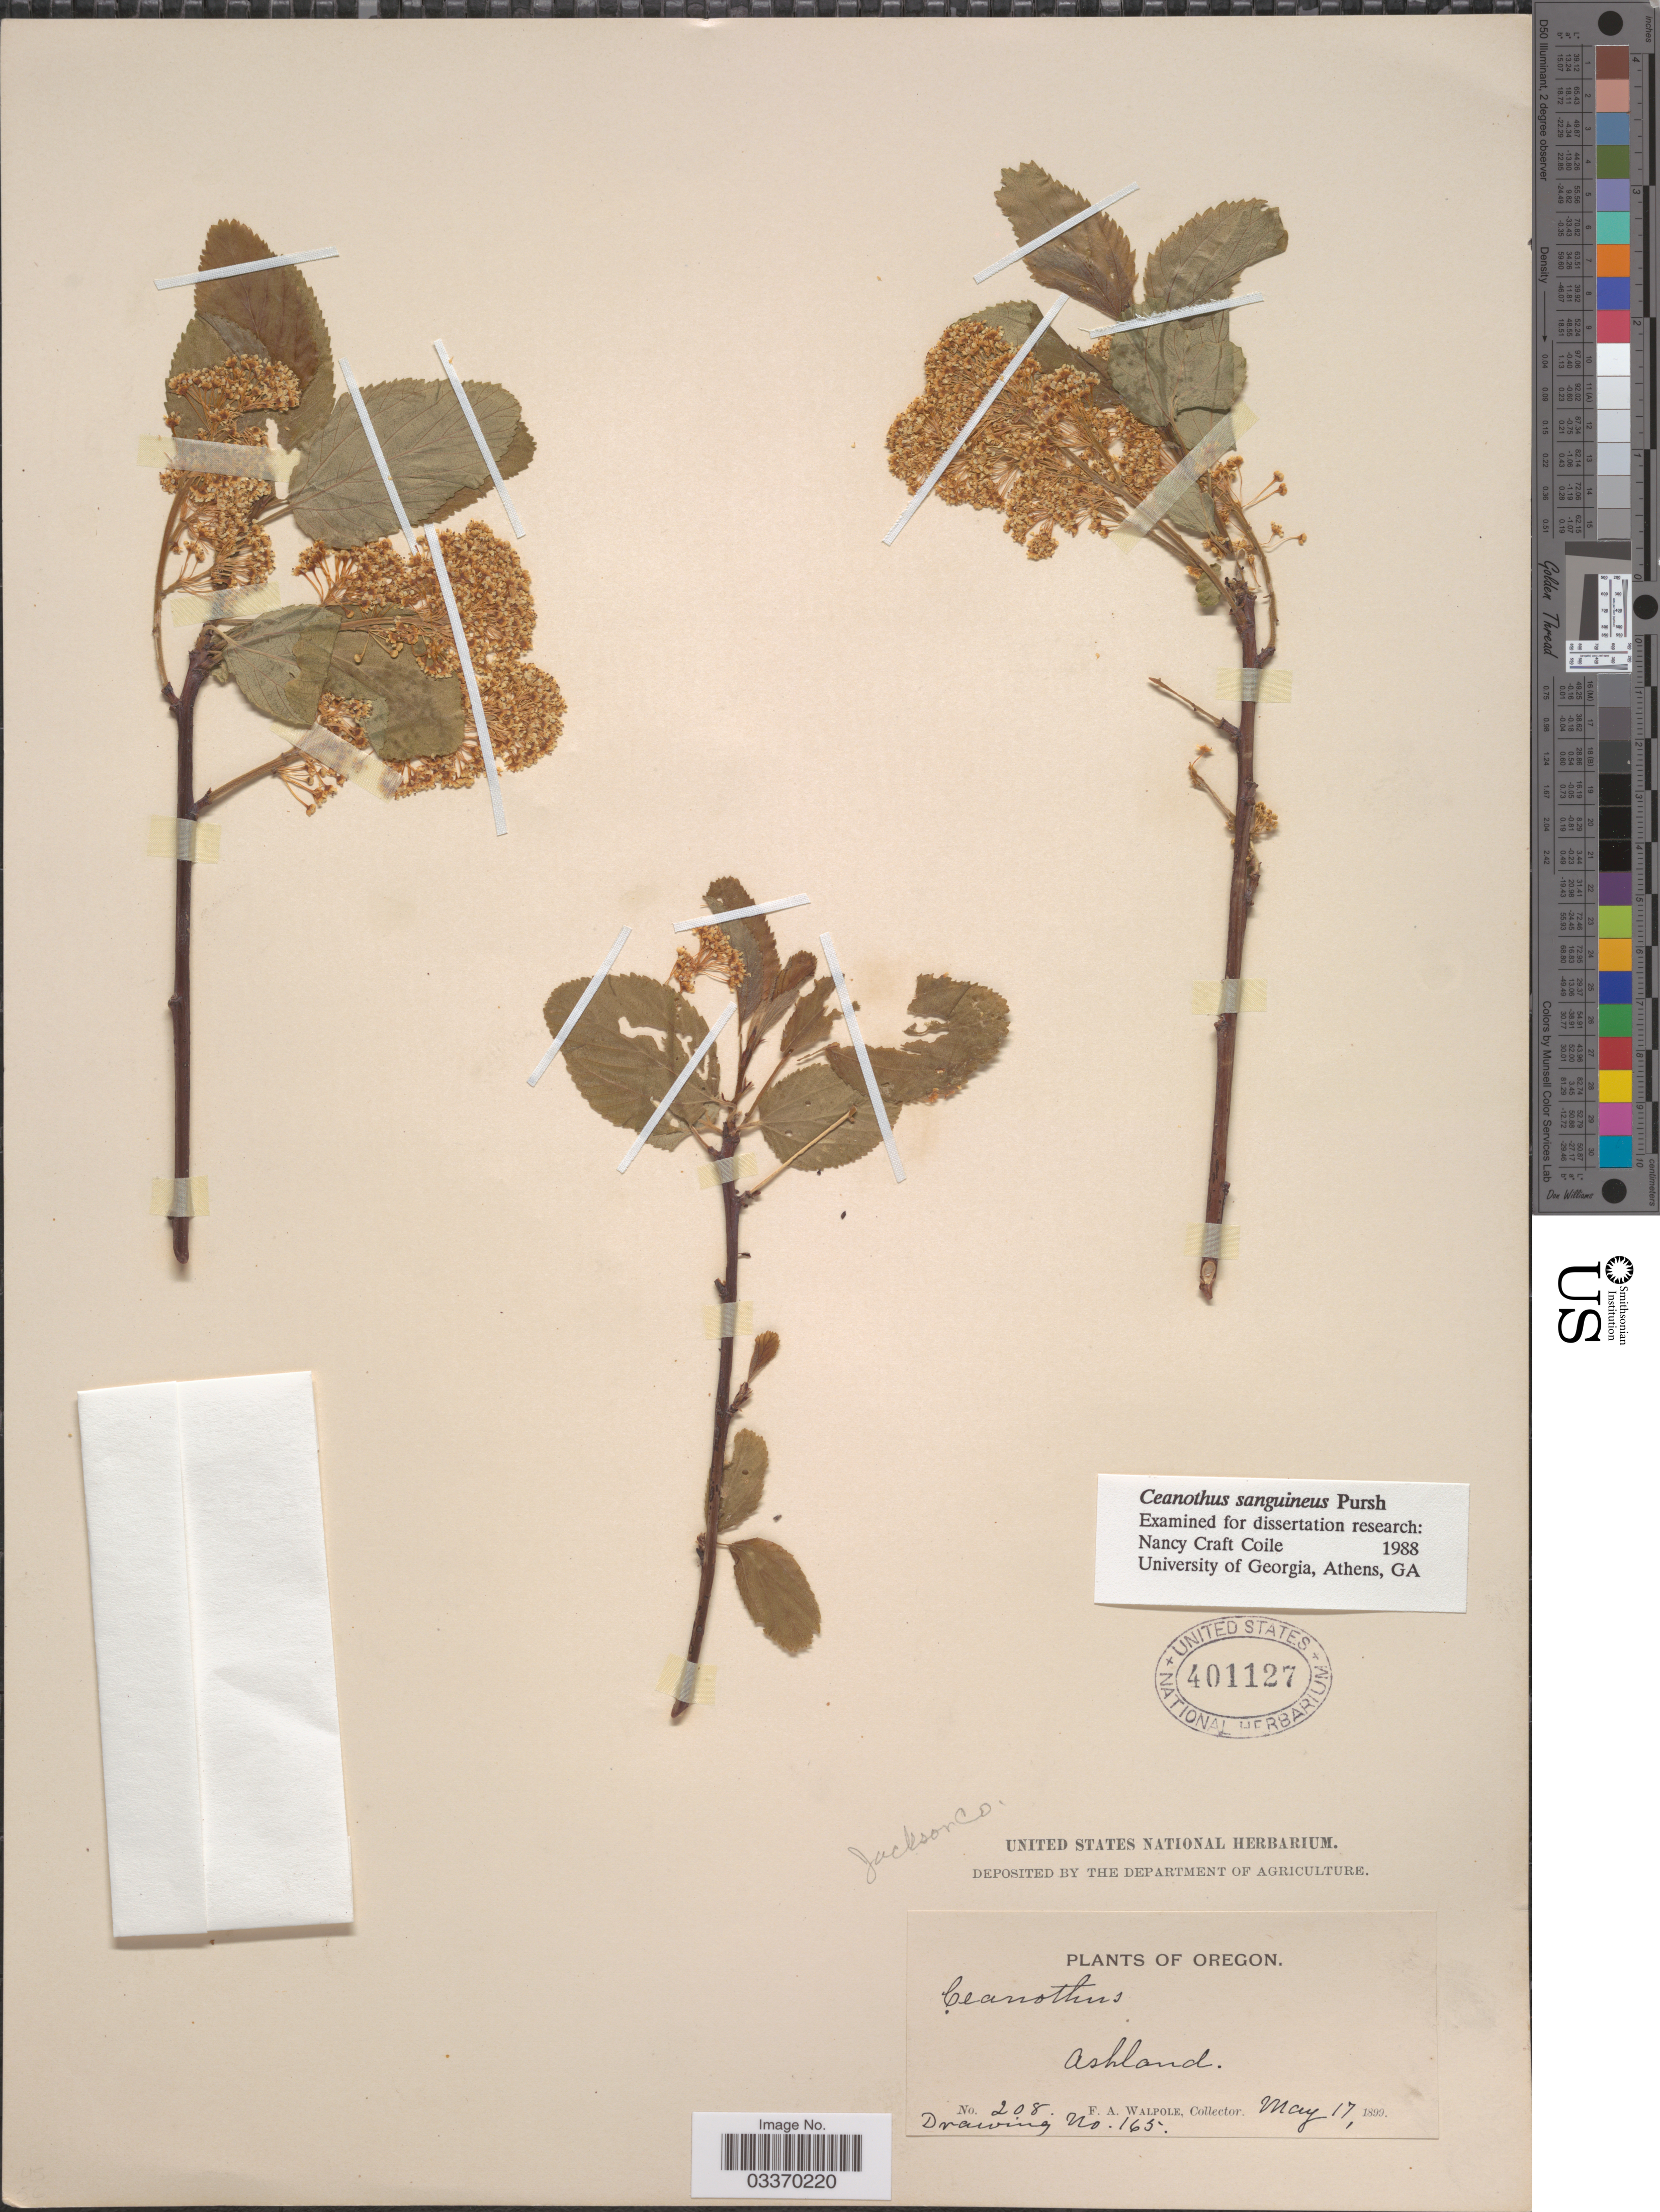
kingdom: Plantae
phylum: Tracheophyta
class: Magnoliopsida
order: Rosales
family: Rhamnaceae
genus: Ceanothus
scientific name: Ceanothus sanguineus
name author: Pursh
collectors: F. Walpole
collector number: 208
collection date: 1899-05-17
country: United States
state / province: Oregon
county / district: Jackson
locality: Ashland, Jackson Co.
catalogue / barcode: US 401127